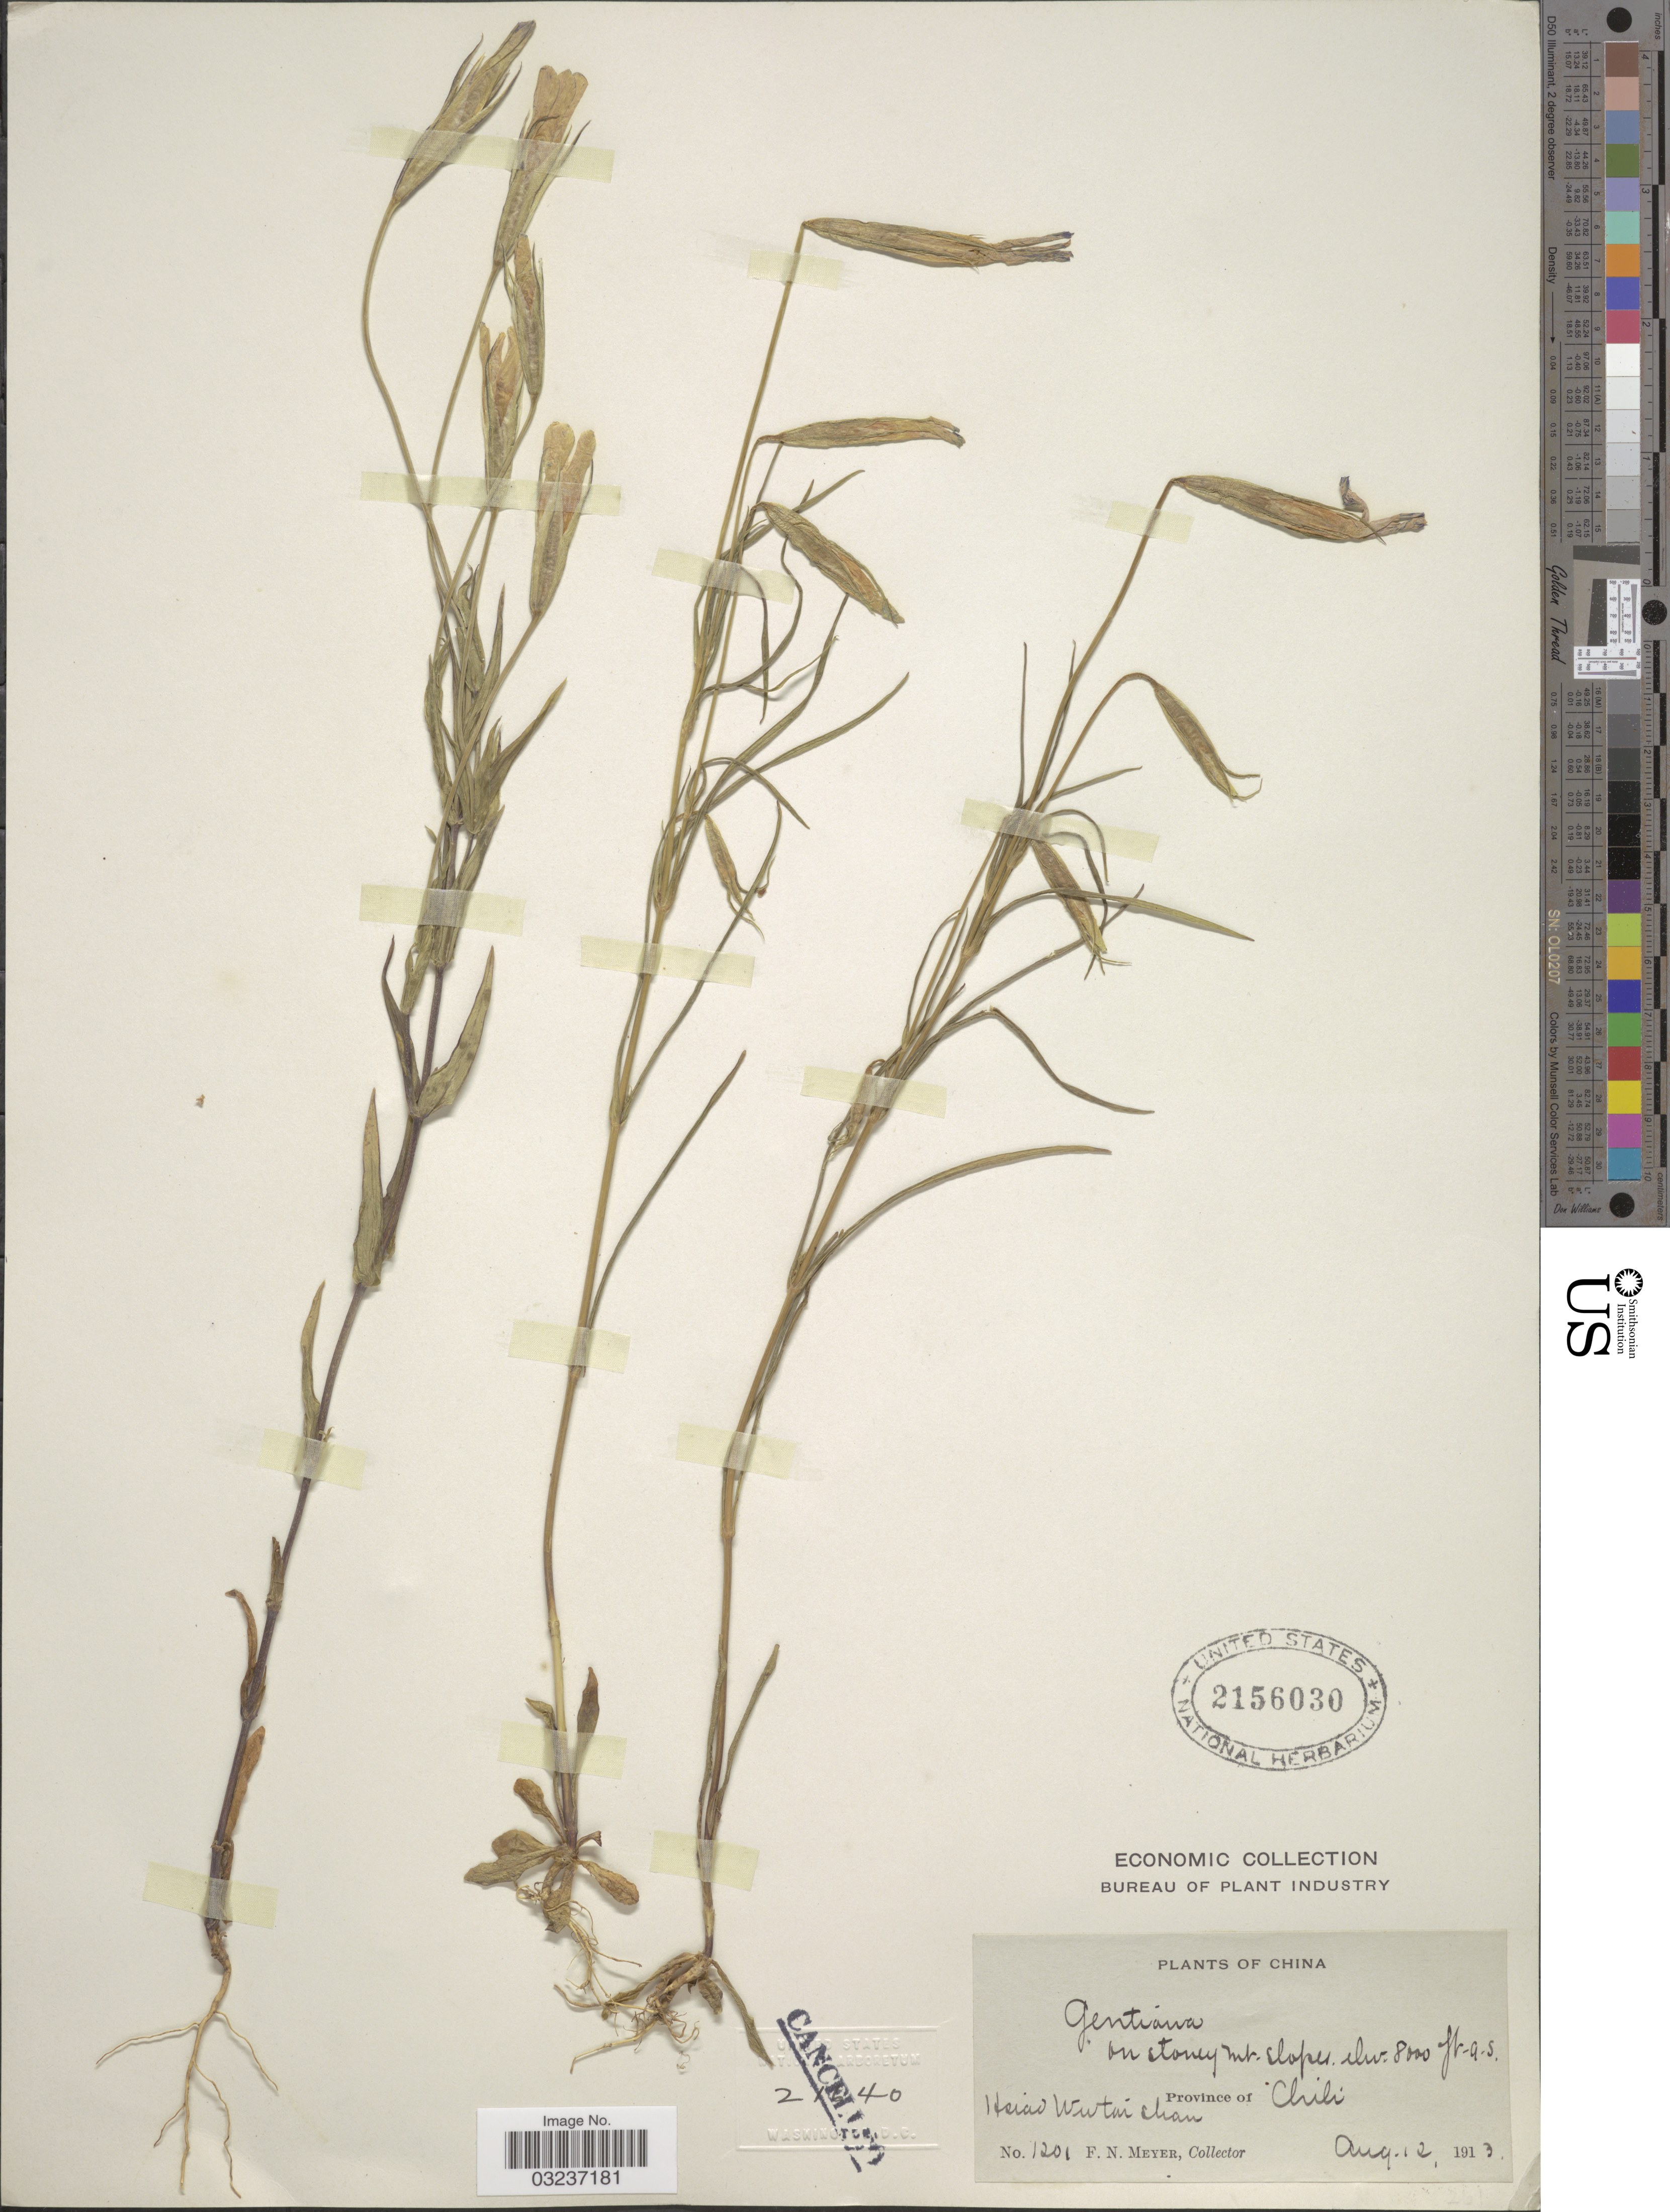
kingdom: Plantae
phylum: Tracheophyta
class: Magnoliopsida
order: Gentianales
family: Gentianaceae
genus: Gentiana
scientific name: Gentiana sp.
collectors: F. N. Meyer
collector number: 1201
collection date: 1913-08-12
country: China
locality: On Stoney Mt. slopes. Province of Chili. Hsiao Wu tai shan.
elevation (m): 2438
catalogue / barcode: US 2156030